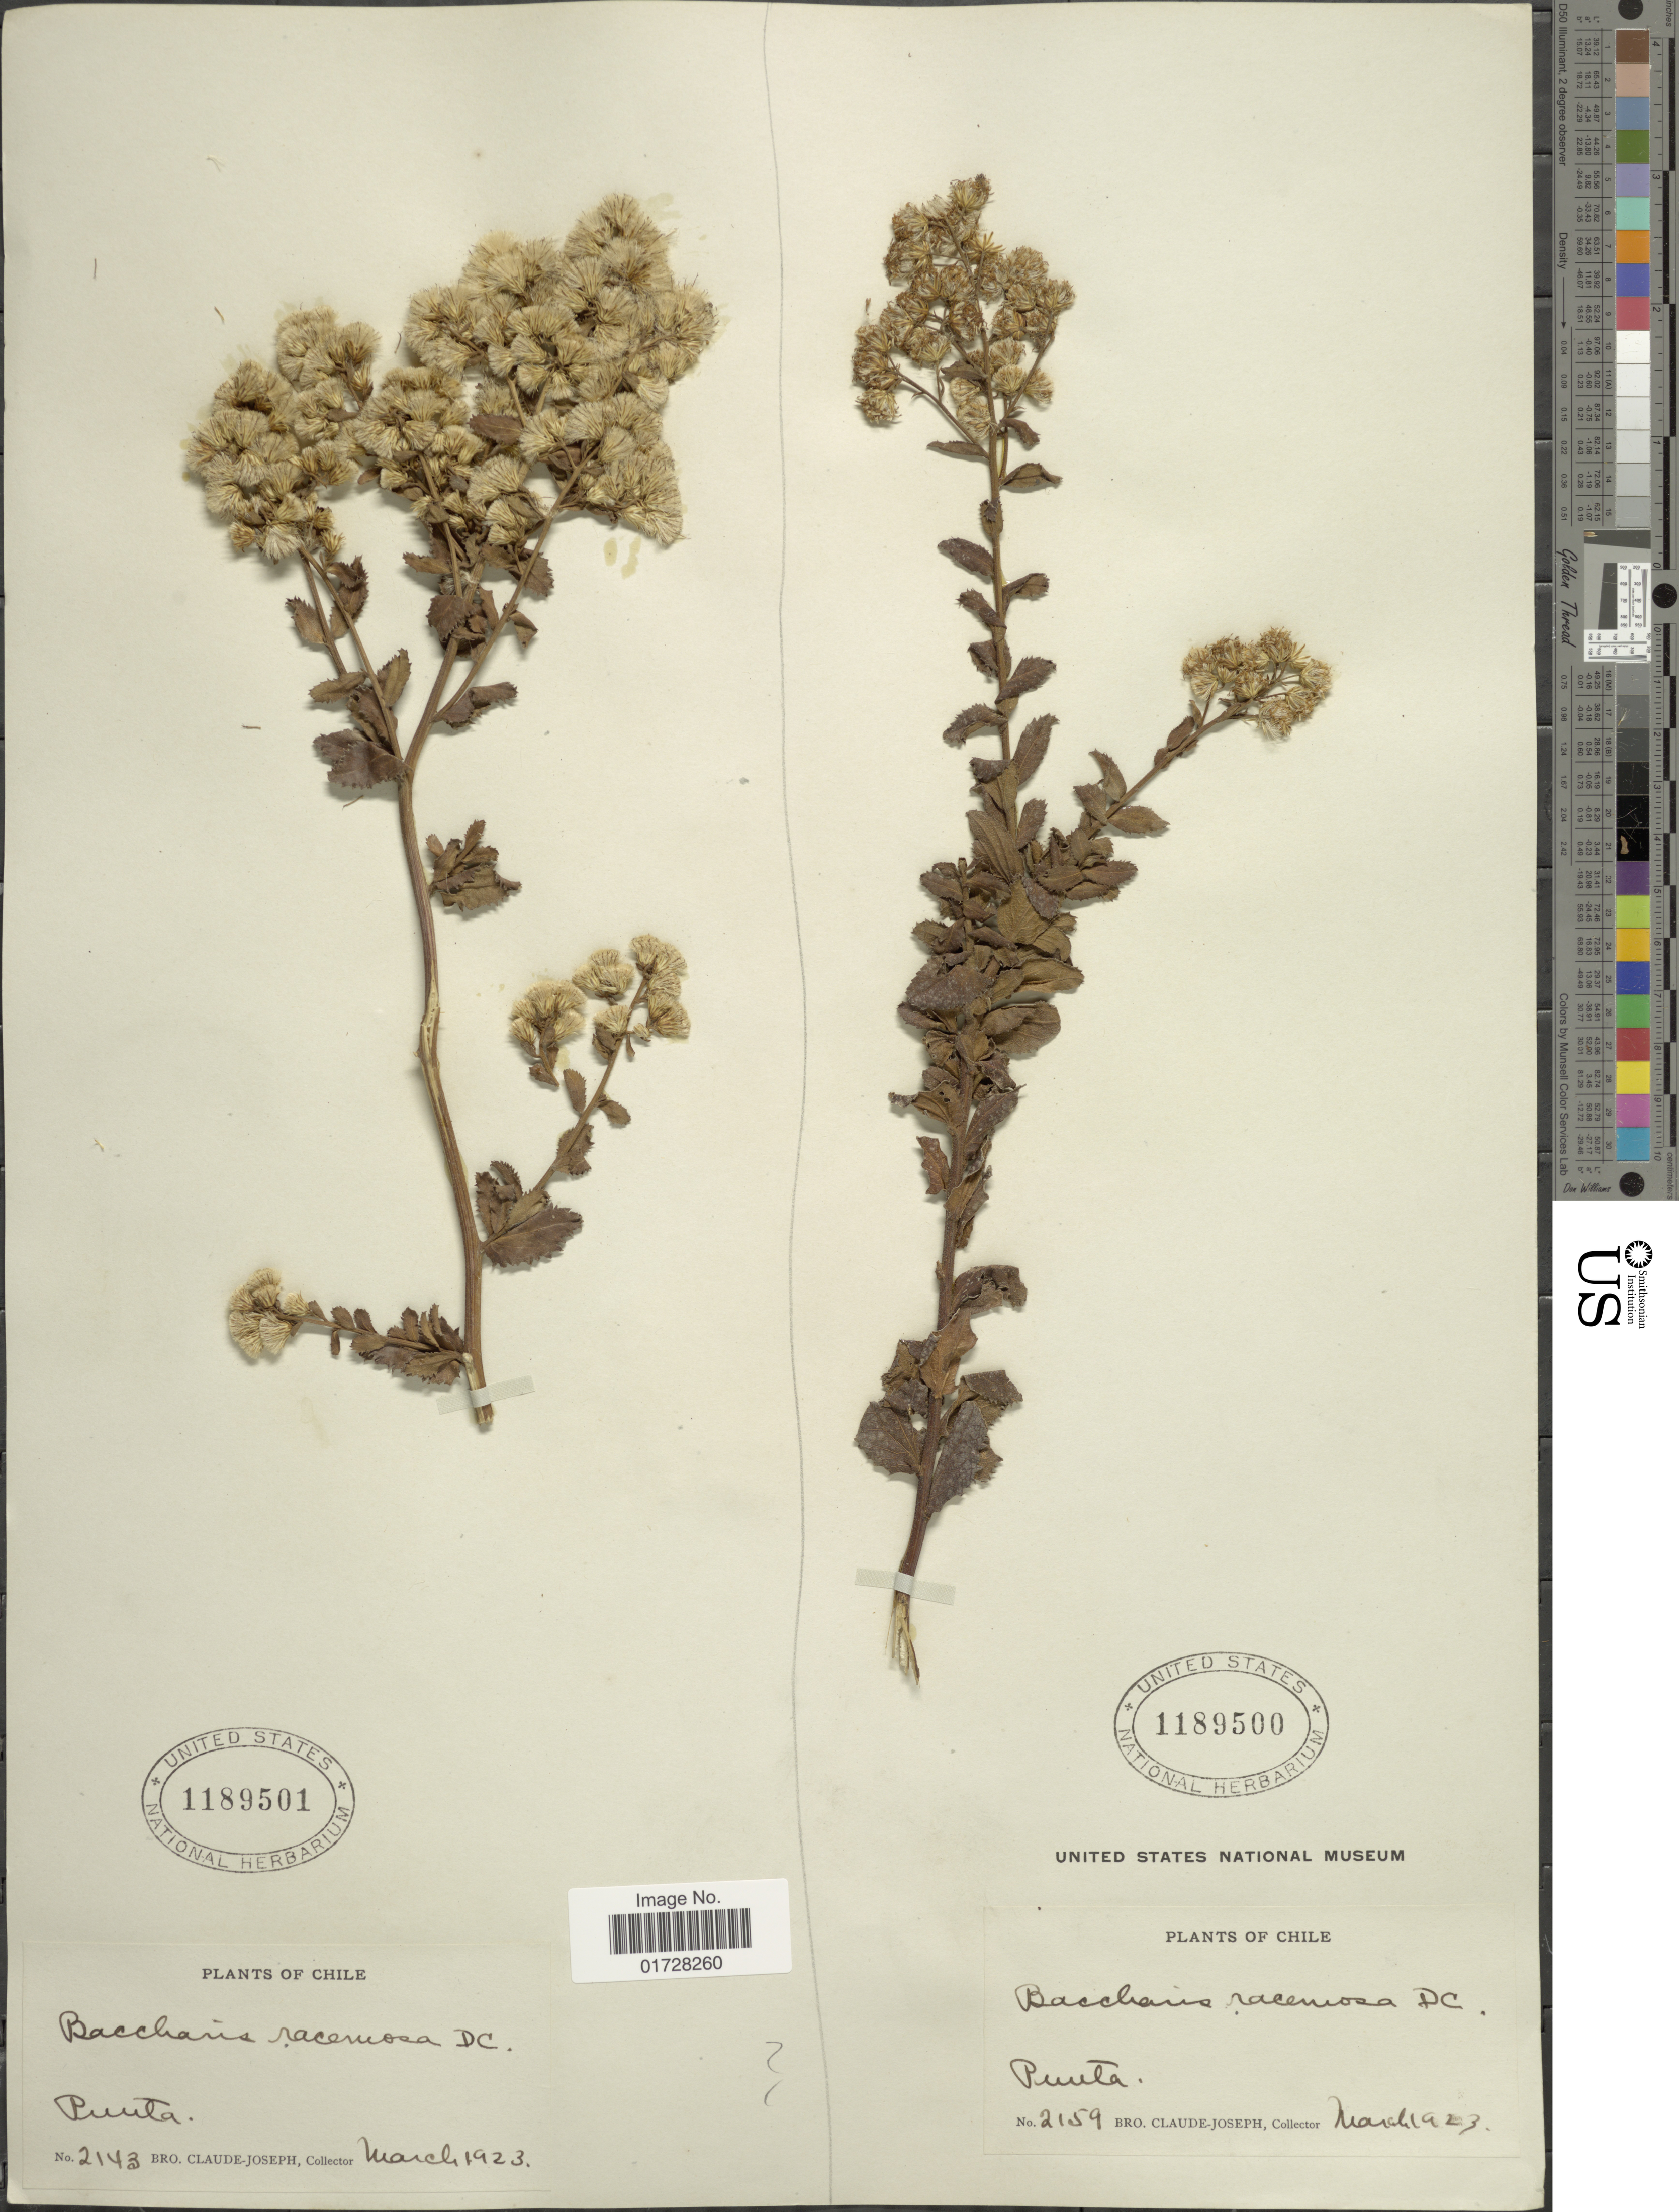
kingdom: Plantae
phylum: Tracheophyta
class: Magnoliopsida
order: Asterales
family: Asteraceae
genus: Baccharis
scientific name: Baccharis racemosa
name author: (Ruiz & Pav.) DC.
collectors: Bro. Claude-Joseph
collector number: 2143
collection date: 1923-03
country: Chile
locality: Punta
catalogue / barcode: US 1189501